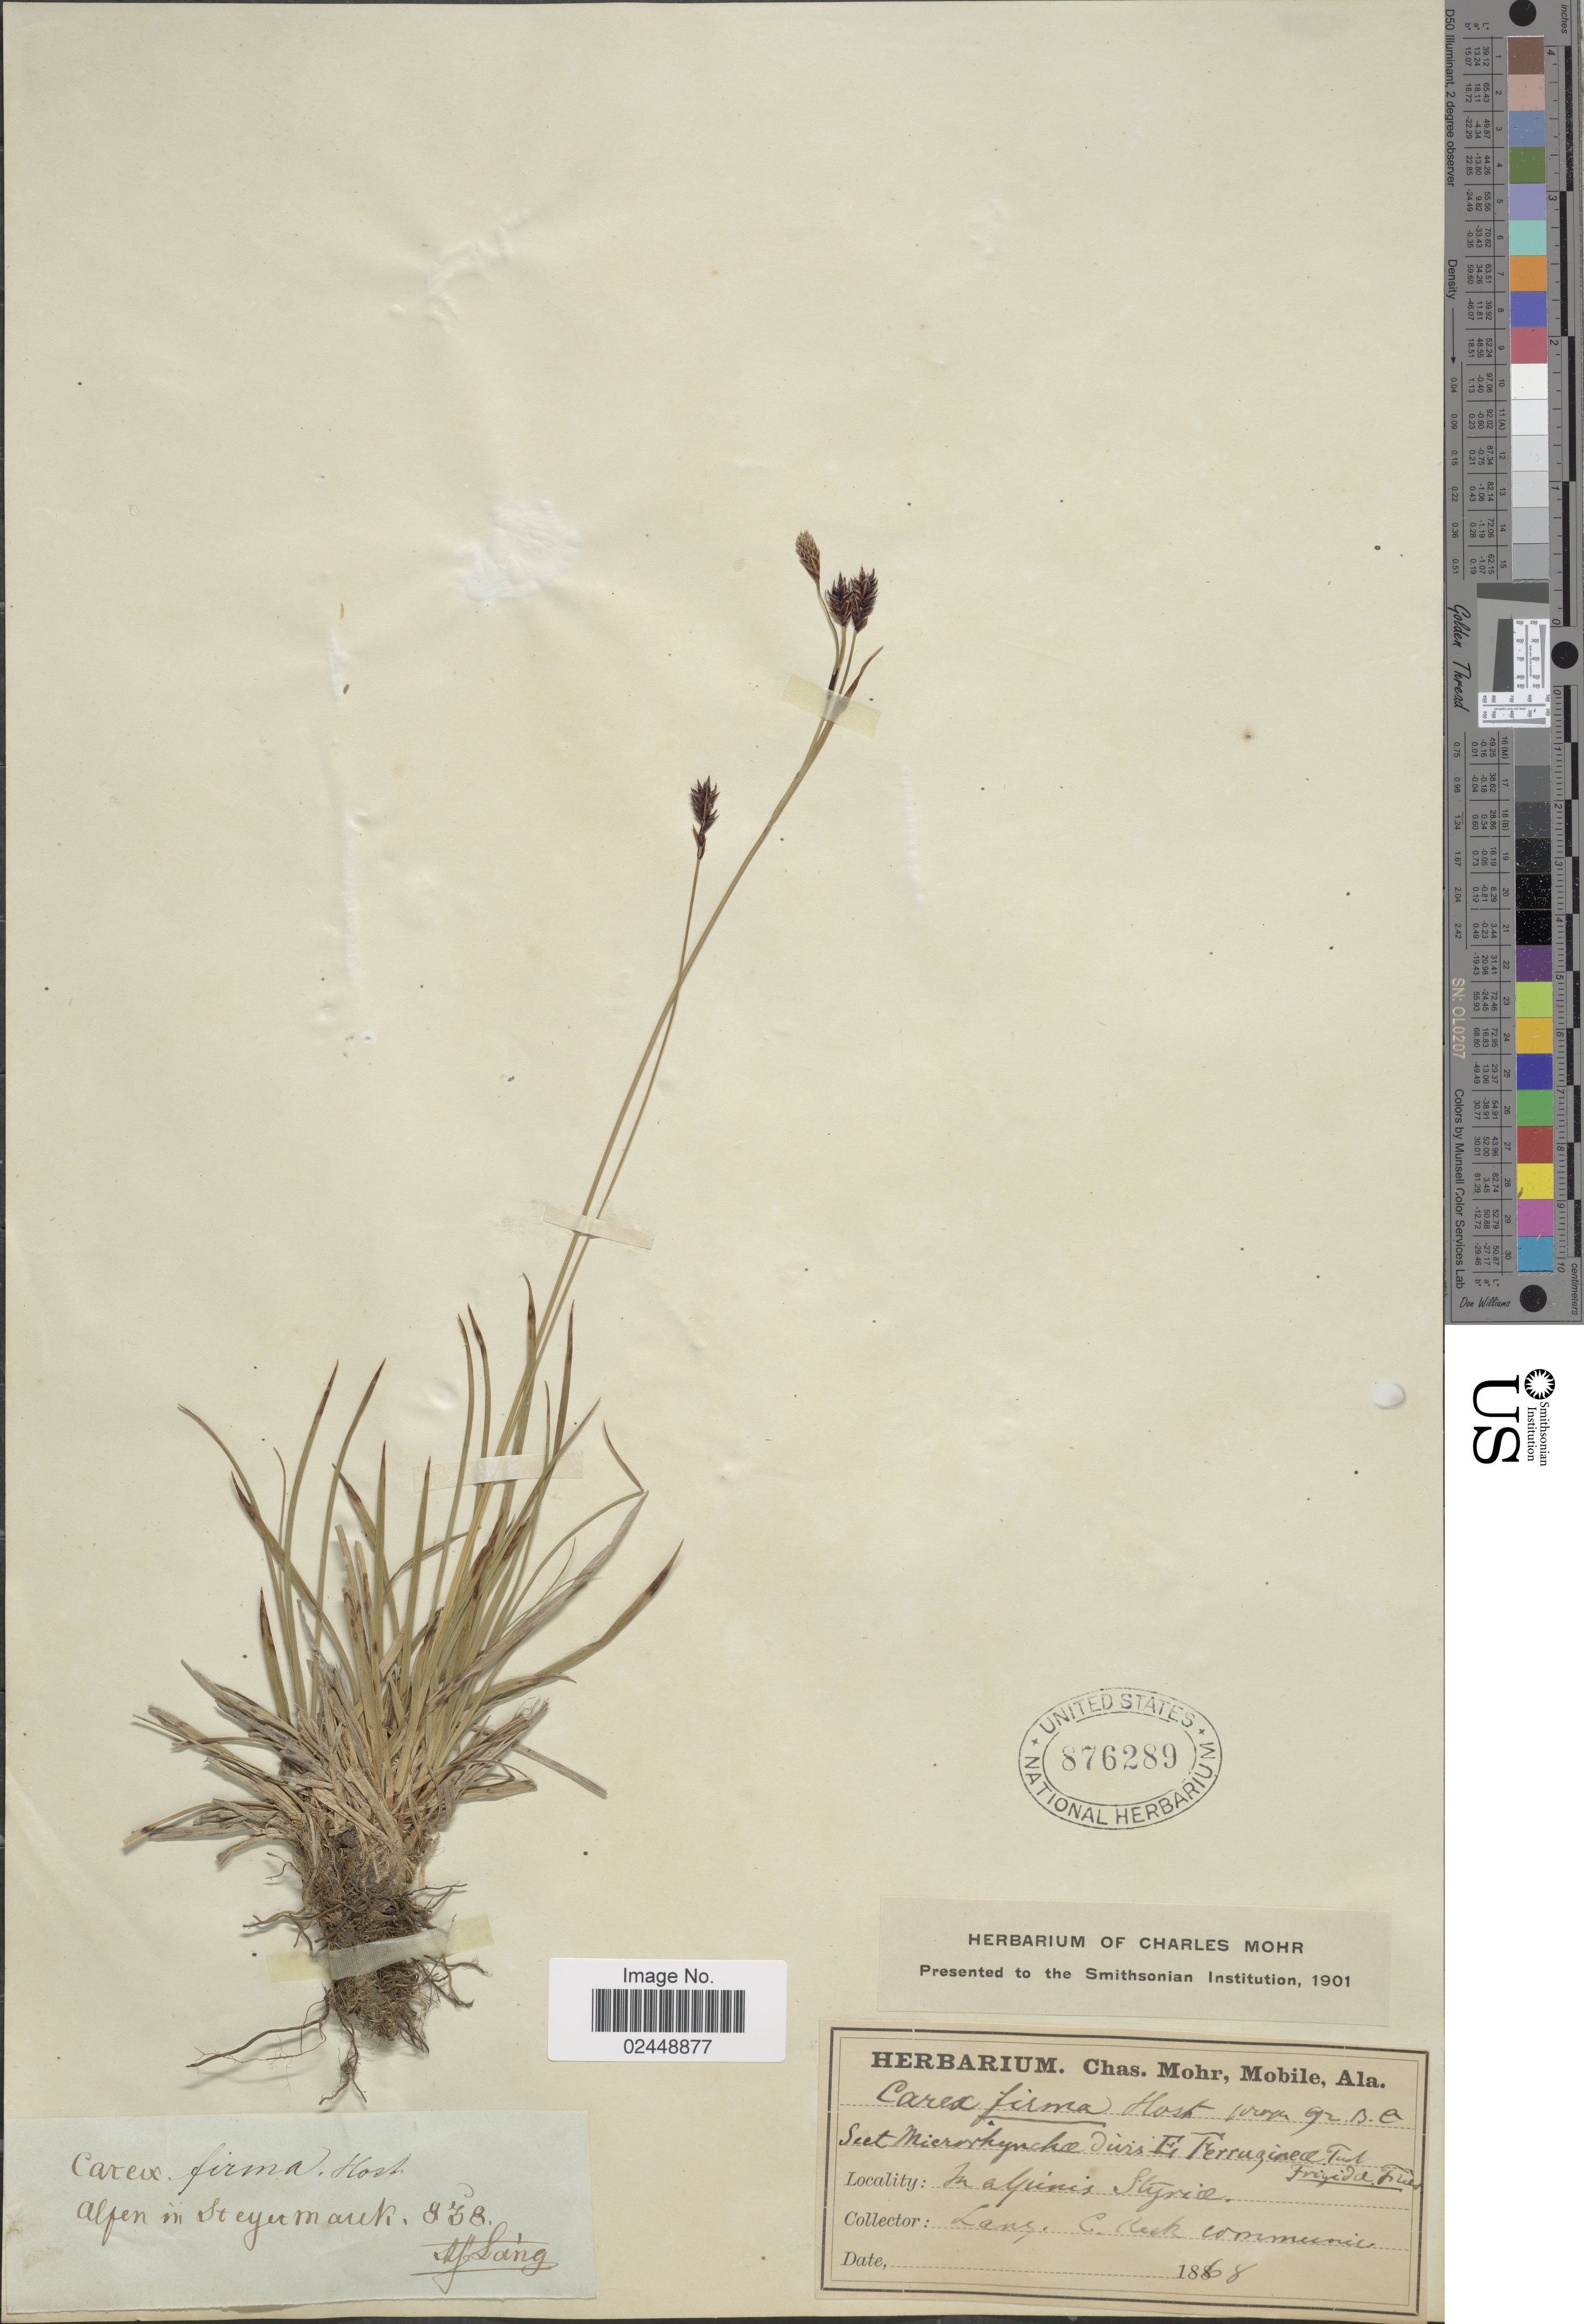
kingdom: Plantae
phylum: Tracheophyta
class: Liliopsida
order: Poales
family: Cyperaceae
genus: Carex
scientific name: Carex firma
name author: Host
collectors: A. F. Láng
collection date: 1868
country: Austria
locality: Lapinis, Styriae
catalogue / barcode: US 876289